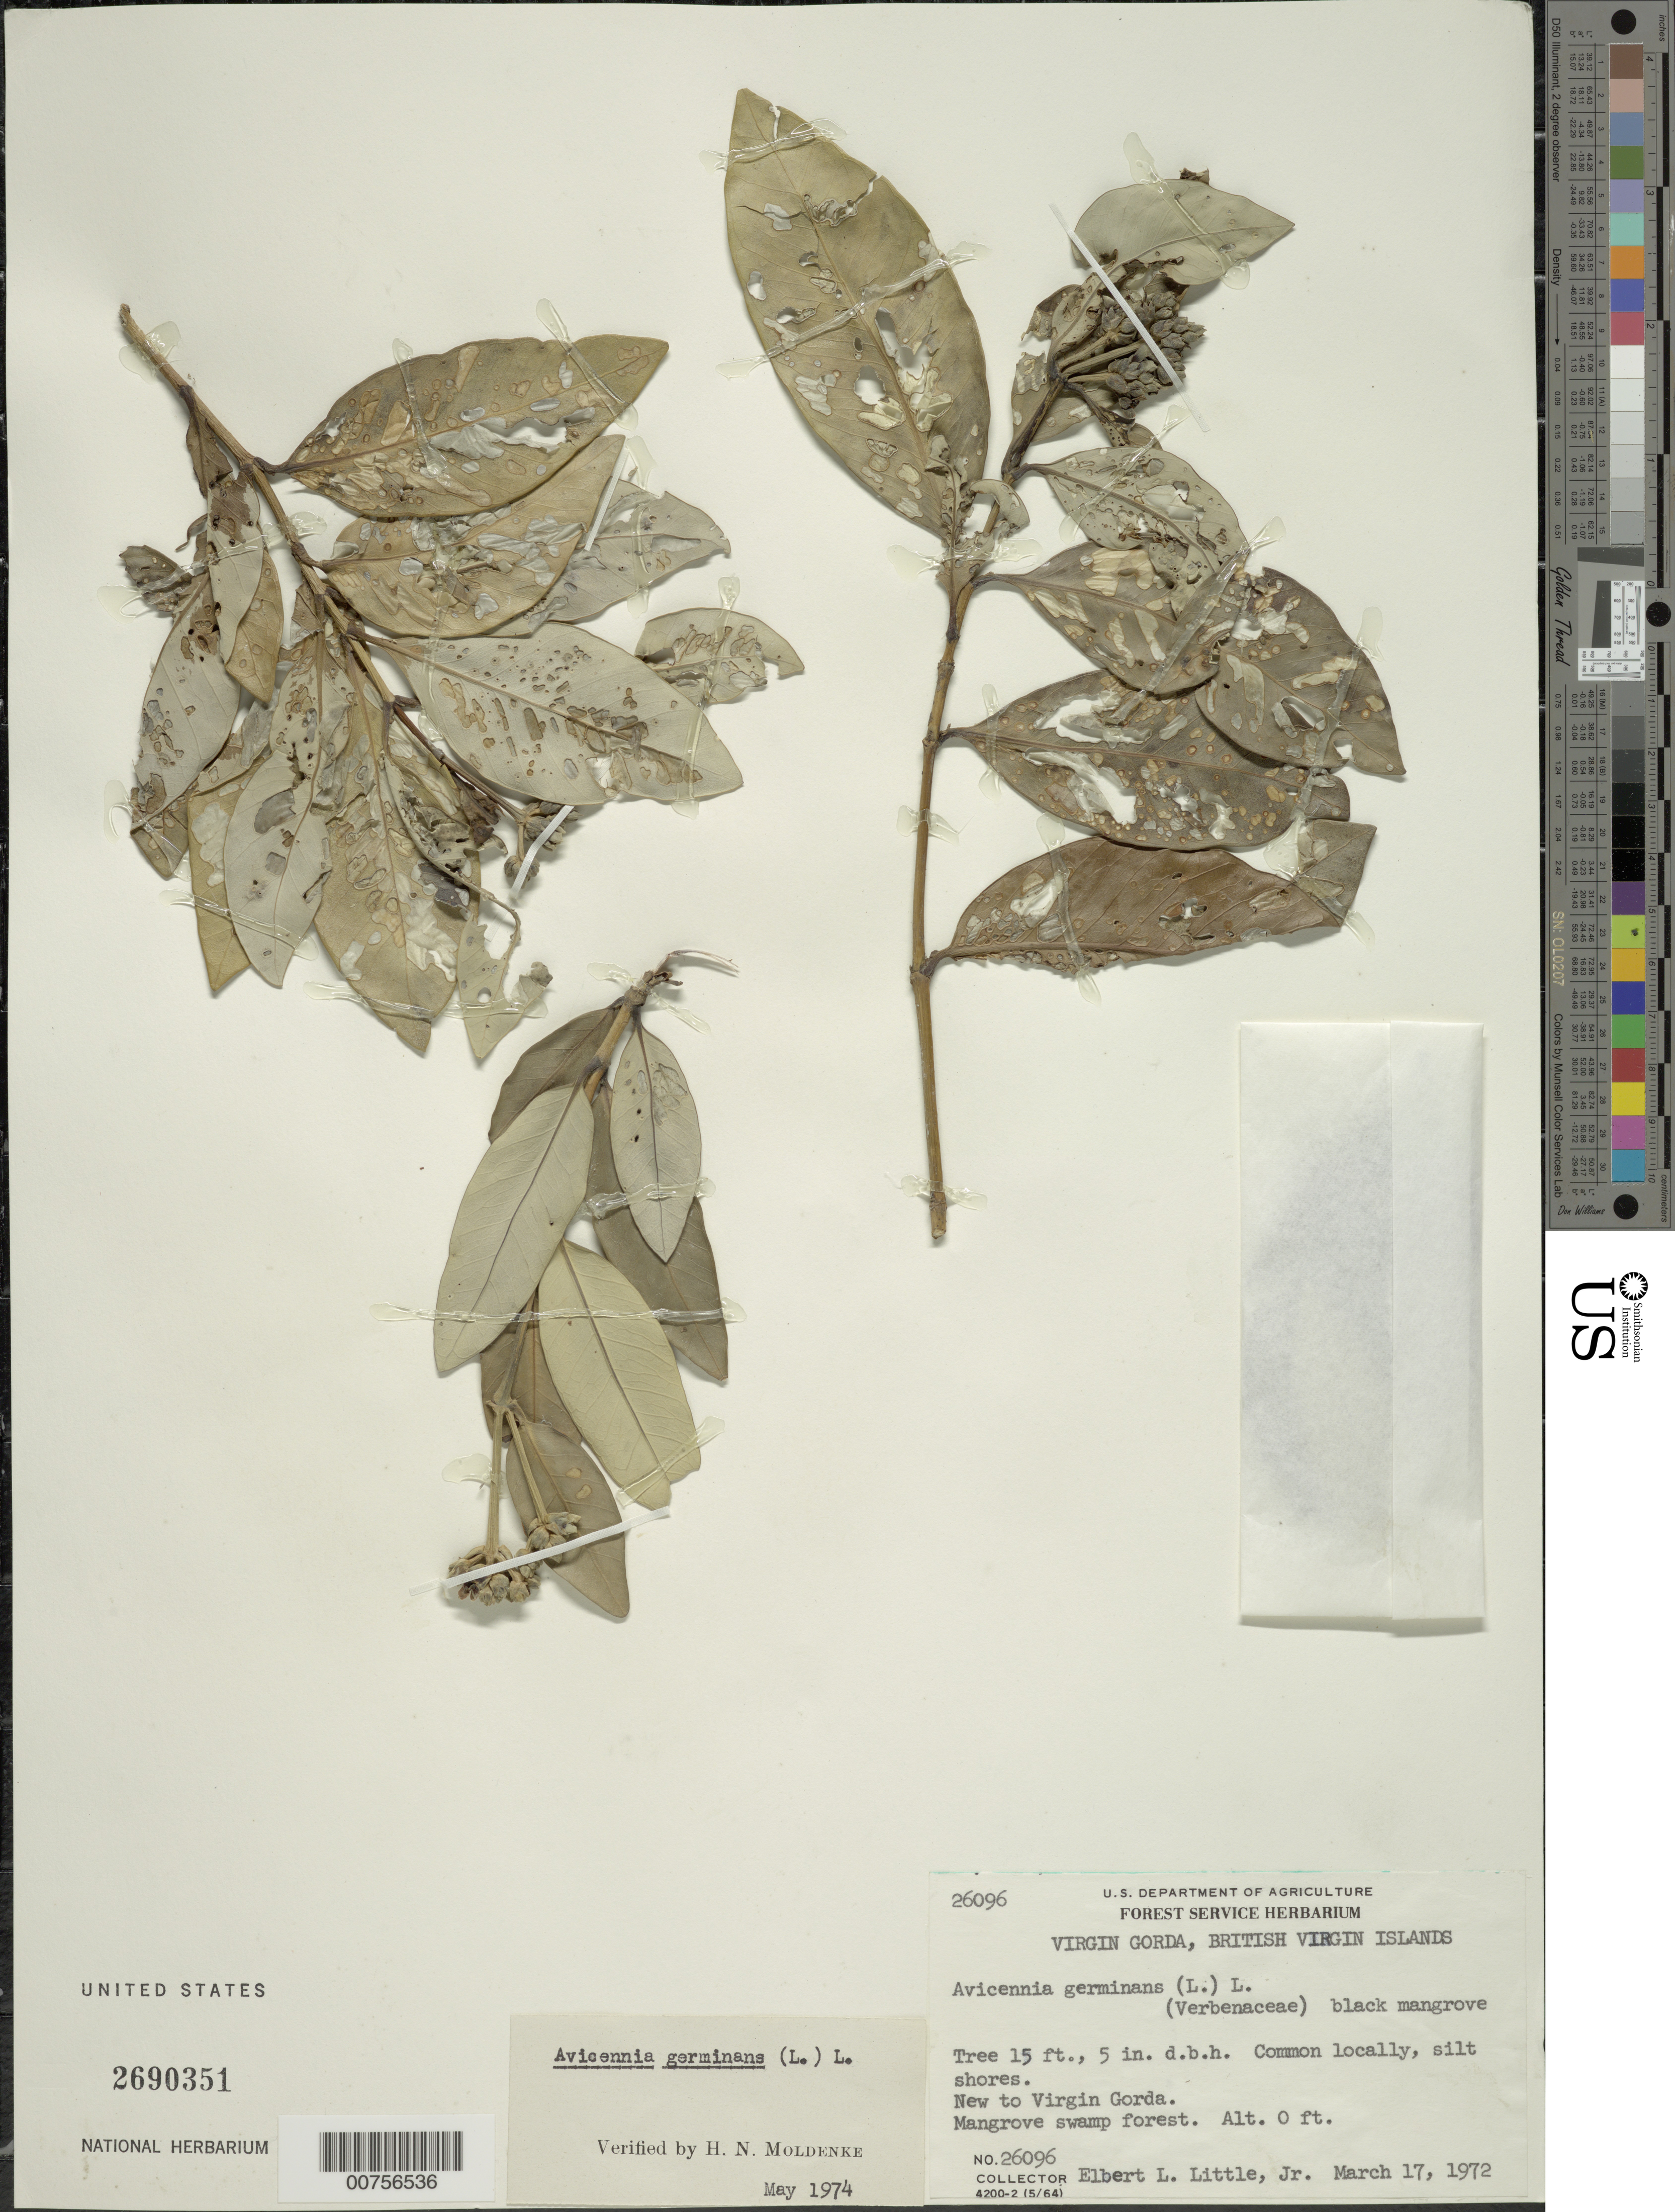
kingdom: Plantae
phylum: Tracheophyta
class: Magnoliopsida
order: Lamiales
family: Acanthaceae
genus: Avicennia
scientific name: Avicennia germinans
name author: (L.) L.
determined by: Moldenke, H. N.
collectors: E. L. Little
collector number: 26096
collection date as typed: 17 Mar 1972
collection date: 1972-03-17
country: British Virgin Islands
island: Virgin Gorda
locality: Silt shores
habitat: Mangrove swamp forest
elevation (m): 0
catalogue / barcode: US 2690351